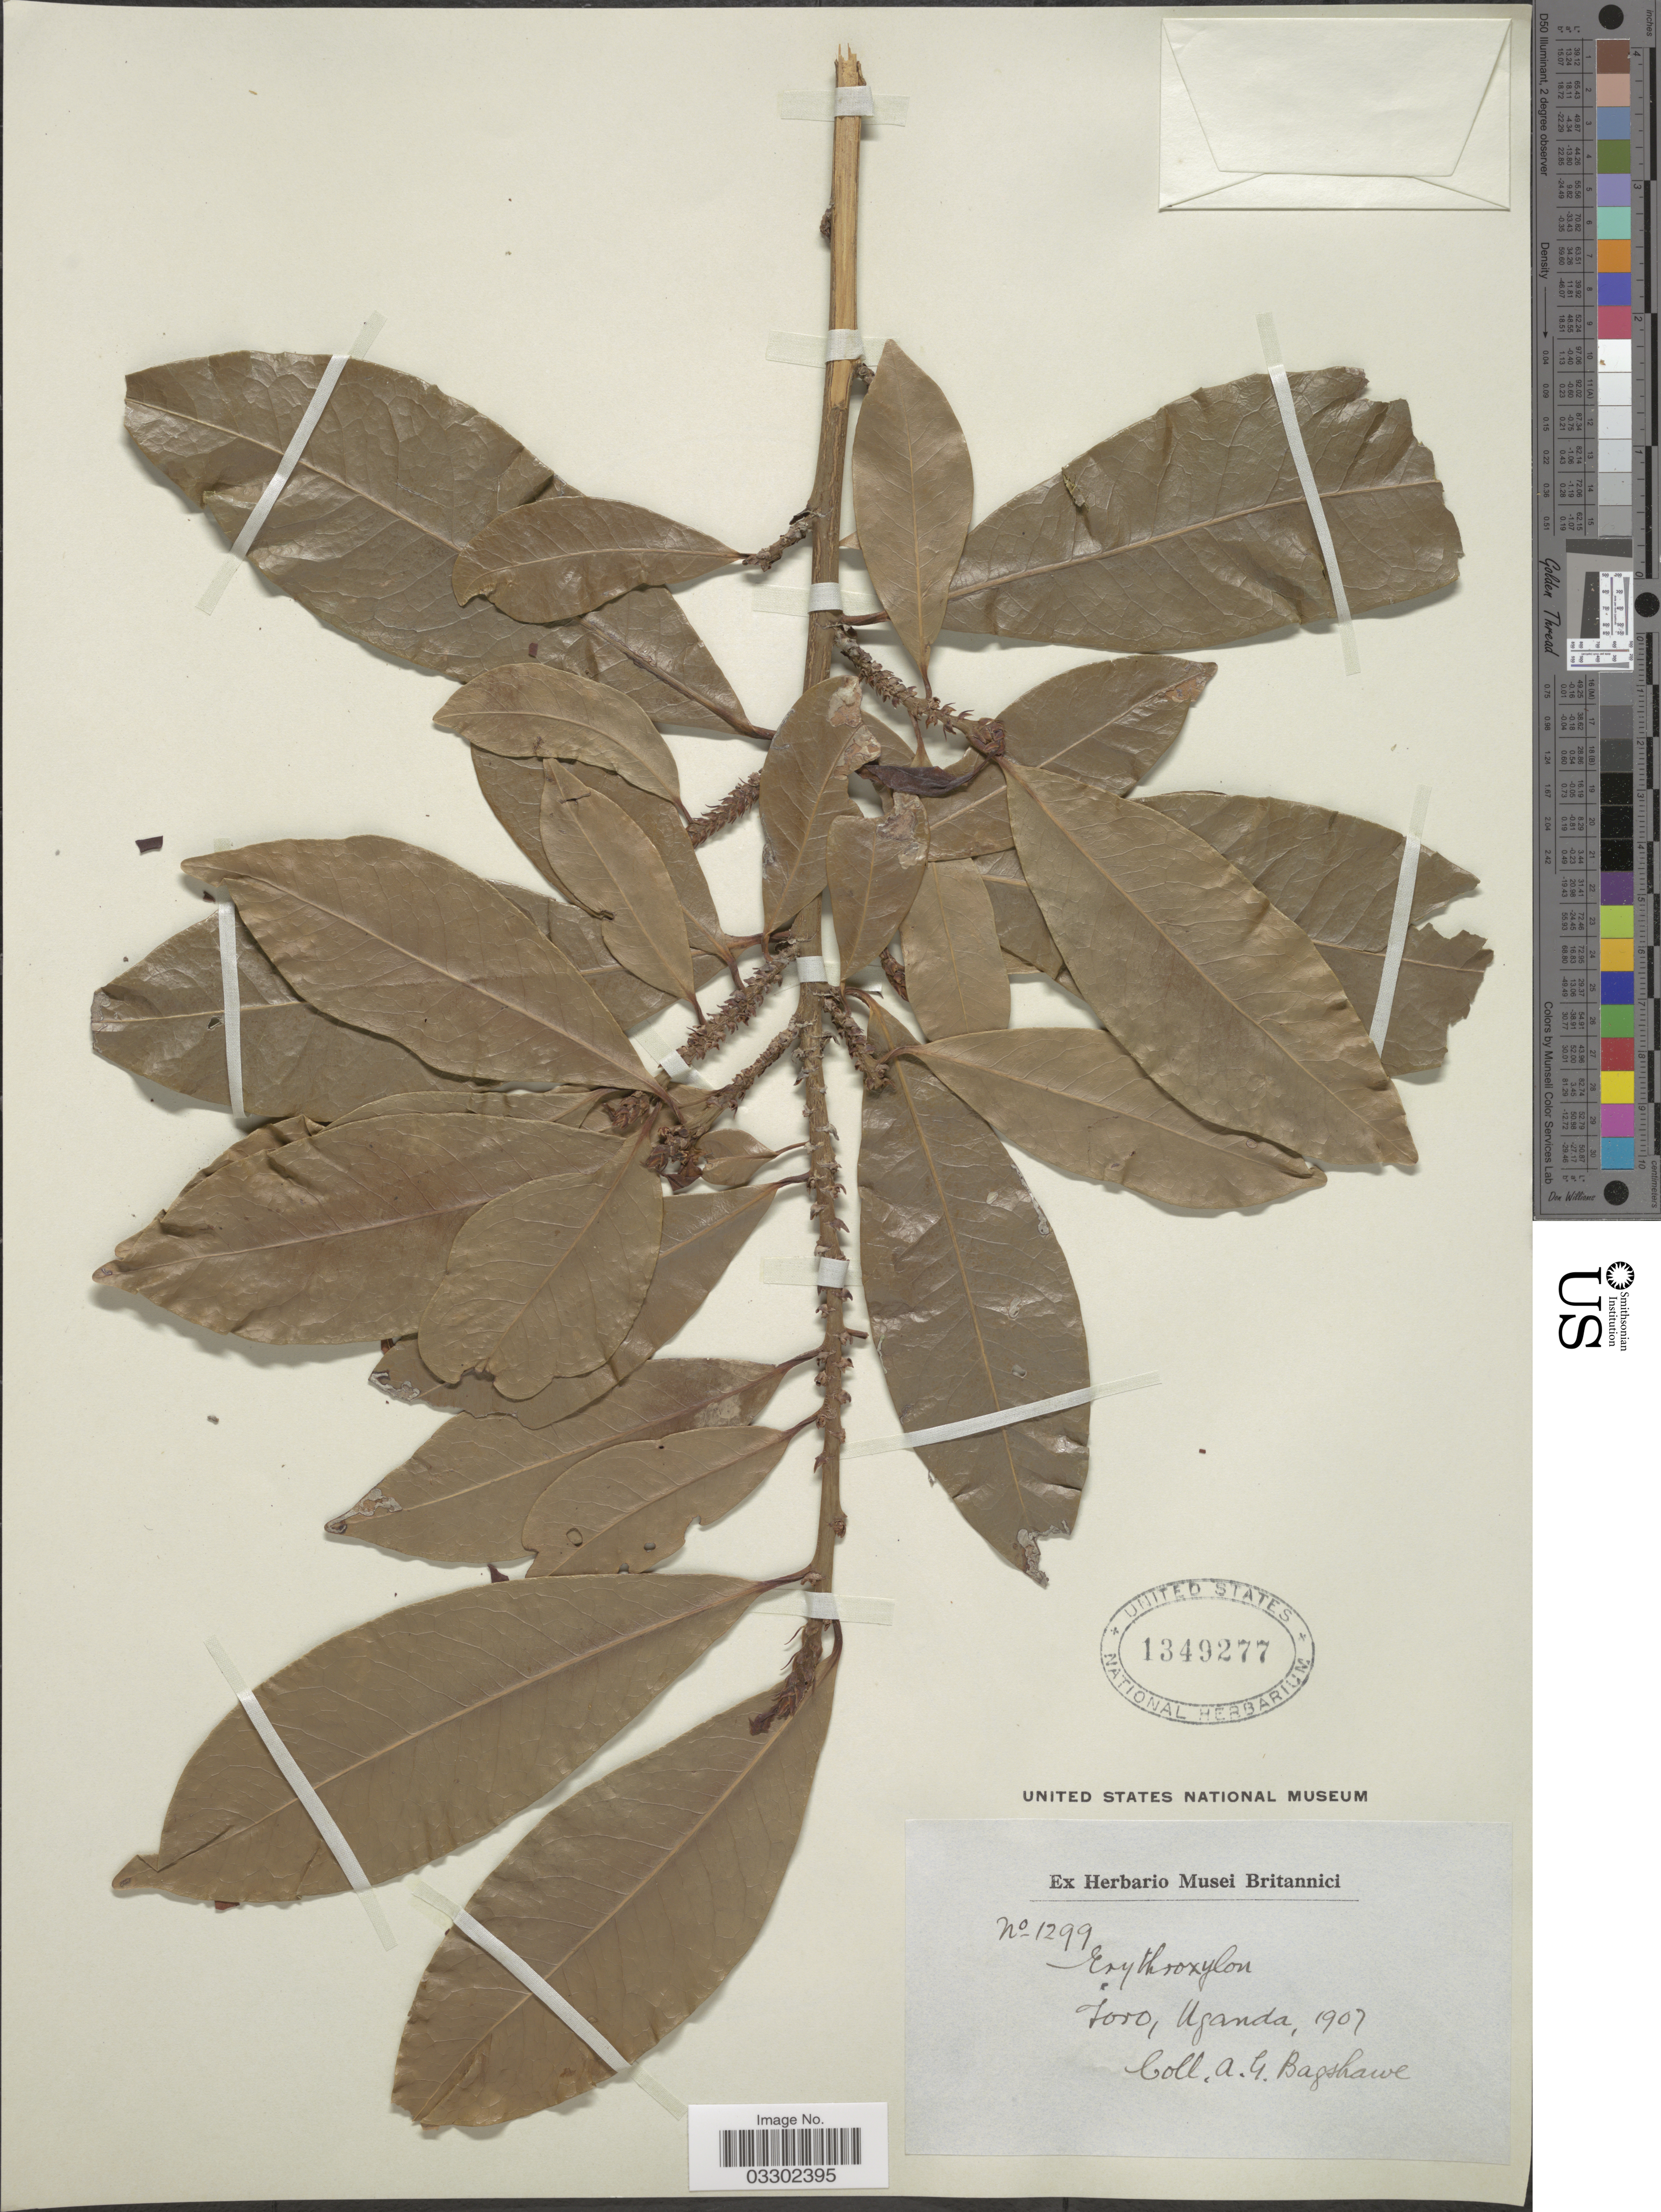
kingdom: Plantae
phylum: Tracheophyta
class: Magnoliopsida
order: Malpighiales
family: Erythroxylaceae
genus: Erythroxylum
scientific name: Erythroxylum sp.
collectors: A. Bagshawe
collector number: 1299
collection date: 1907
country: Uganda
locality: Toro.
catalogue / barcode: US 1349277